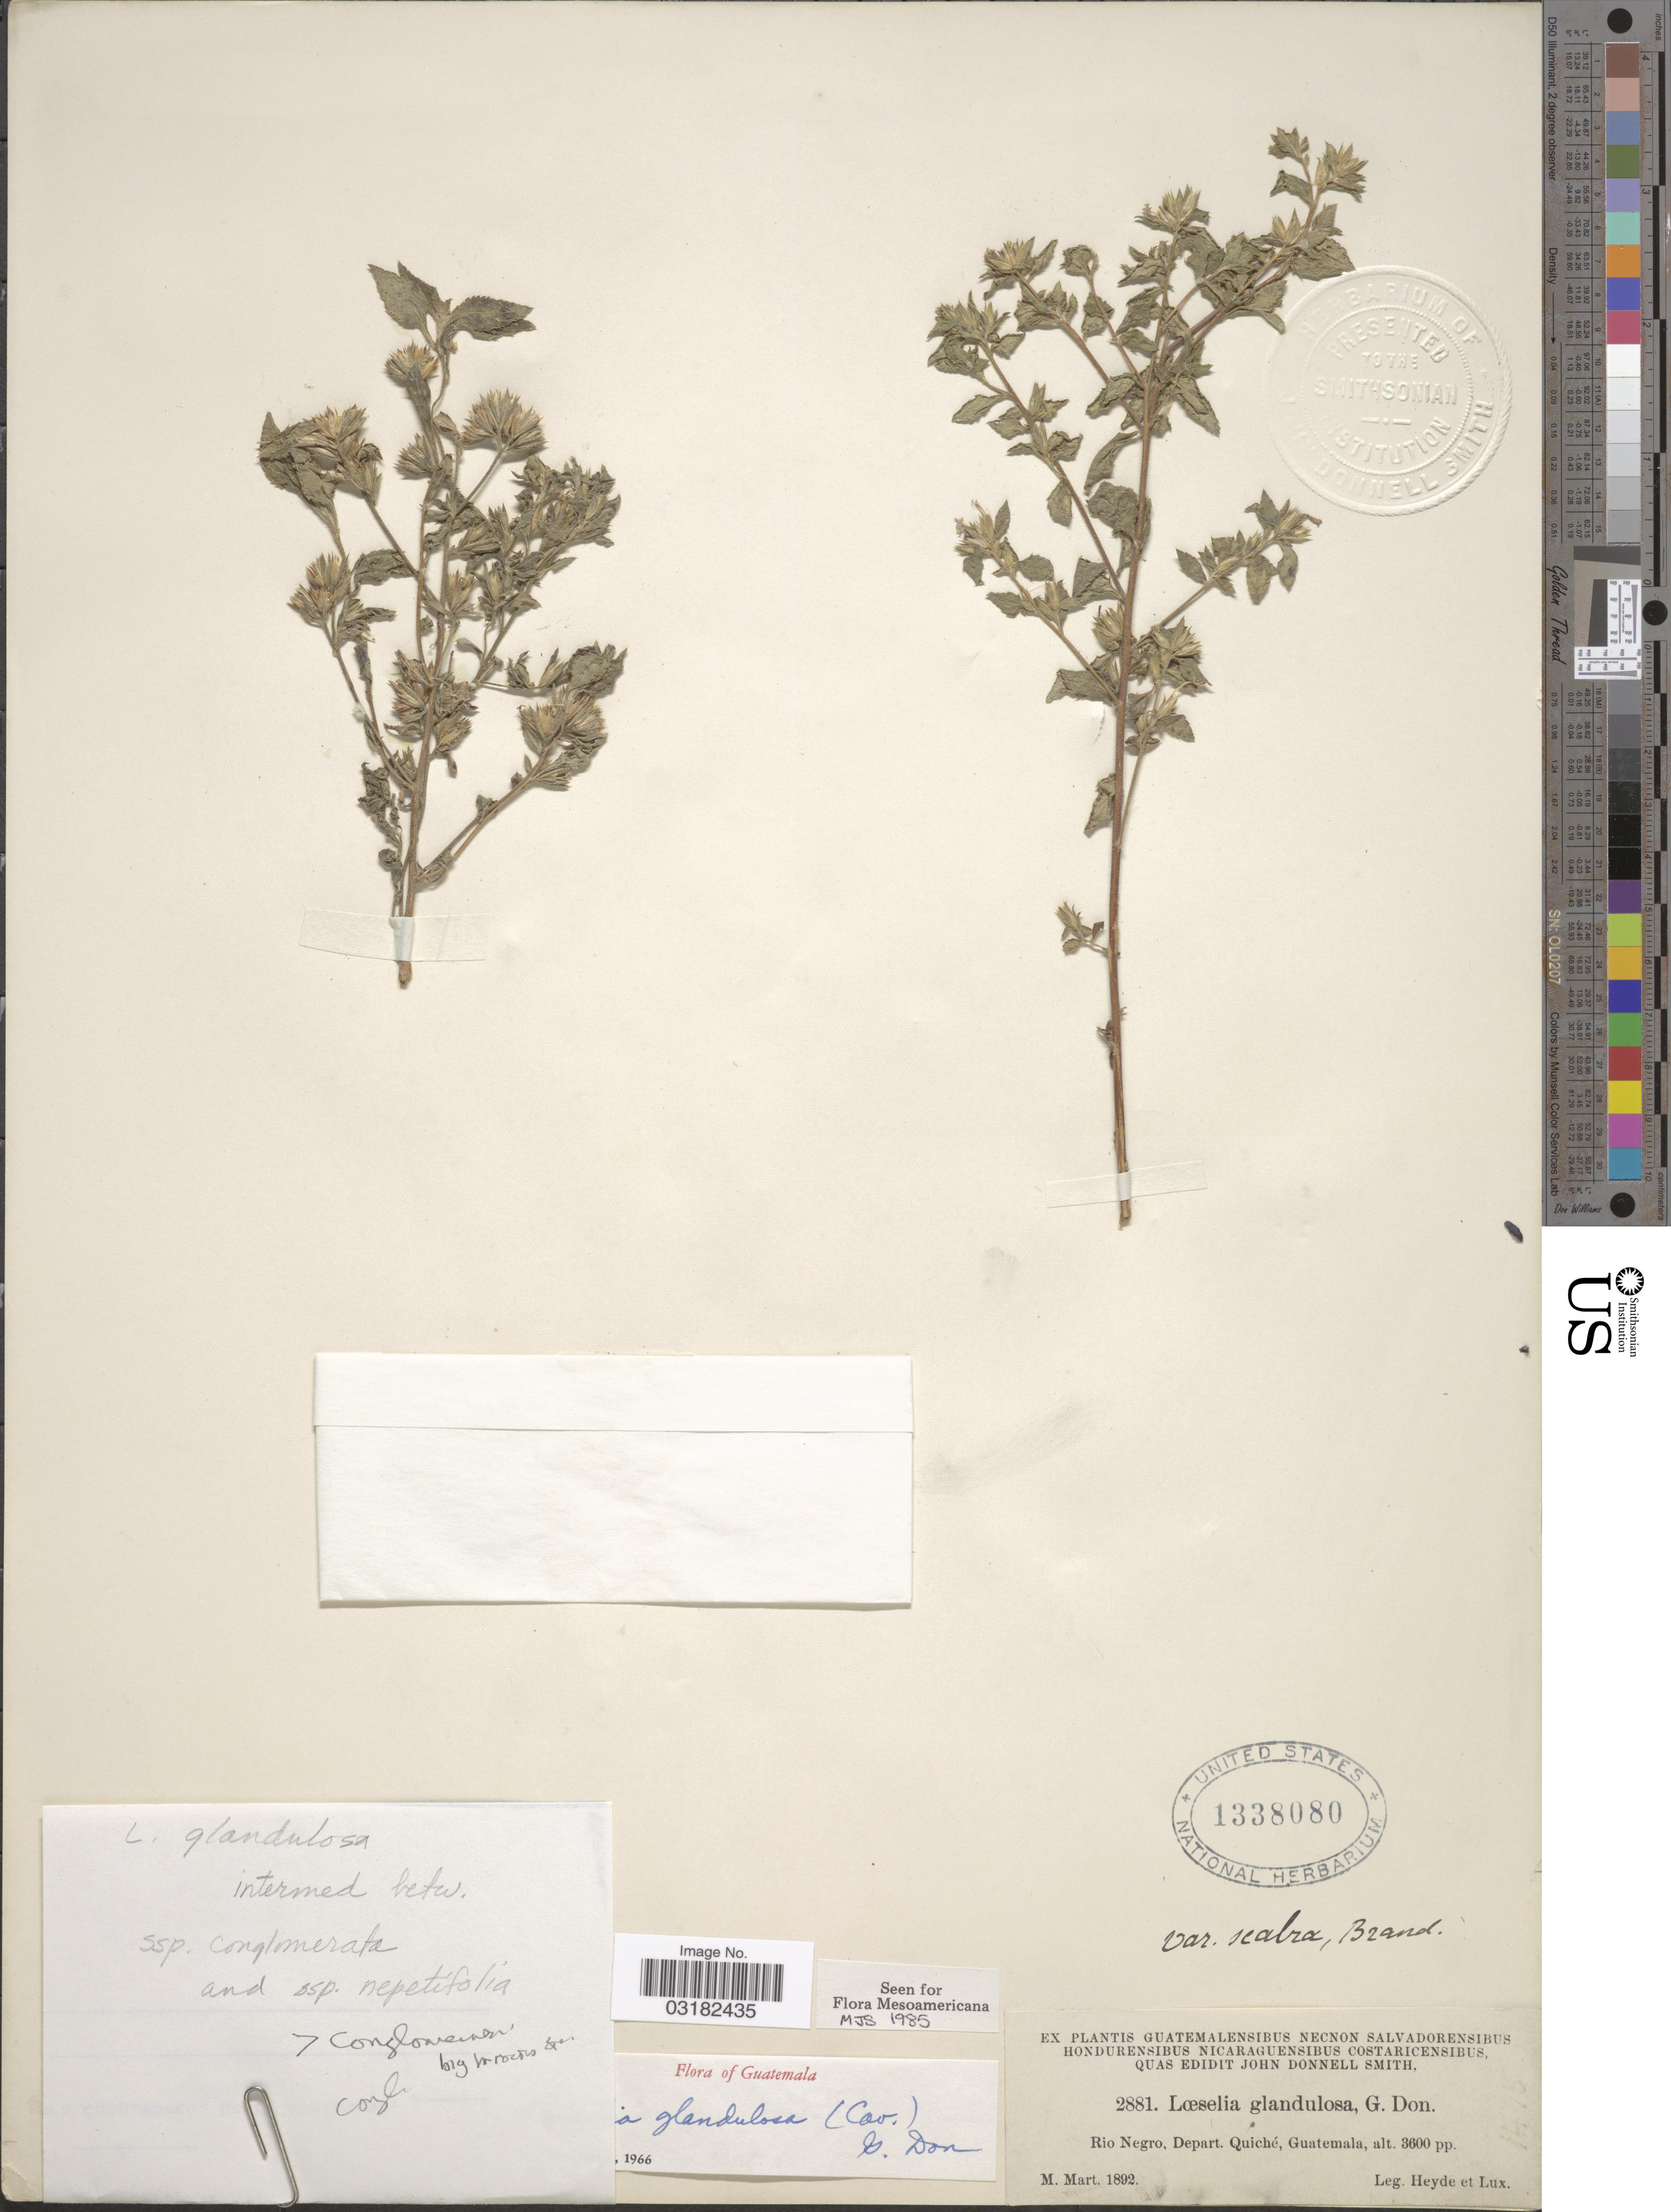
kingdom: Plantae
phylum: Tracheophyta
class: Magnoliopsida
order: Ericales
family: Polemoniaceae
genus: Loeselia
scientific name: Loeselia glandulosa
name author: (Cav.) G. Don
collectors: Heyde & Lux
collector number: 2881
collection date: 1892-03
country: Guatemala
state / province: El Quiché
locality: Rio Negro, Depart. Quiché.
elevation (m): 1097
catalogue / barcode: US 1338080